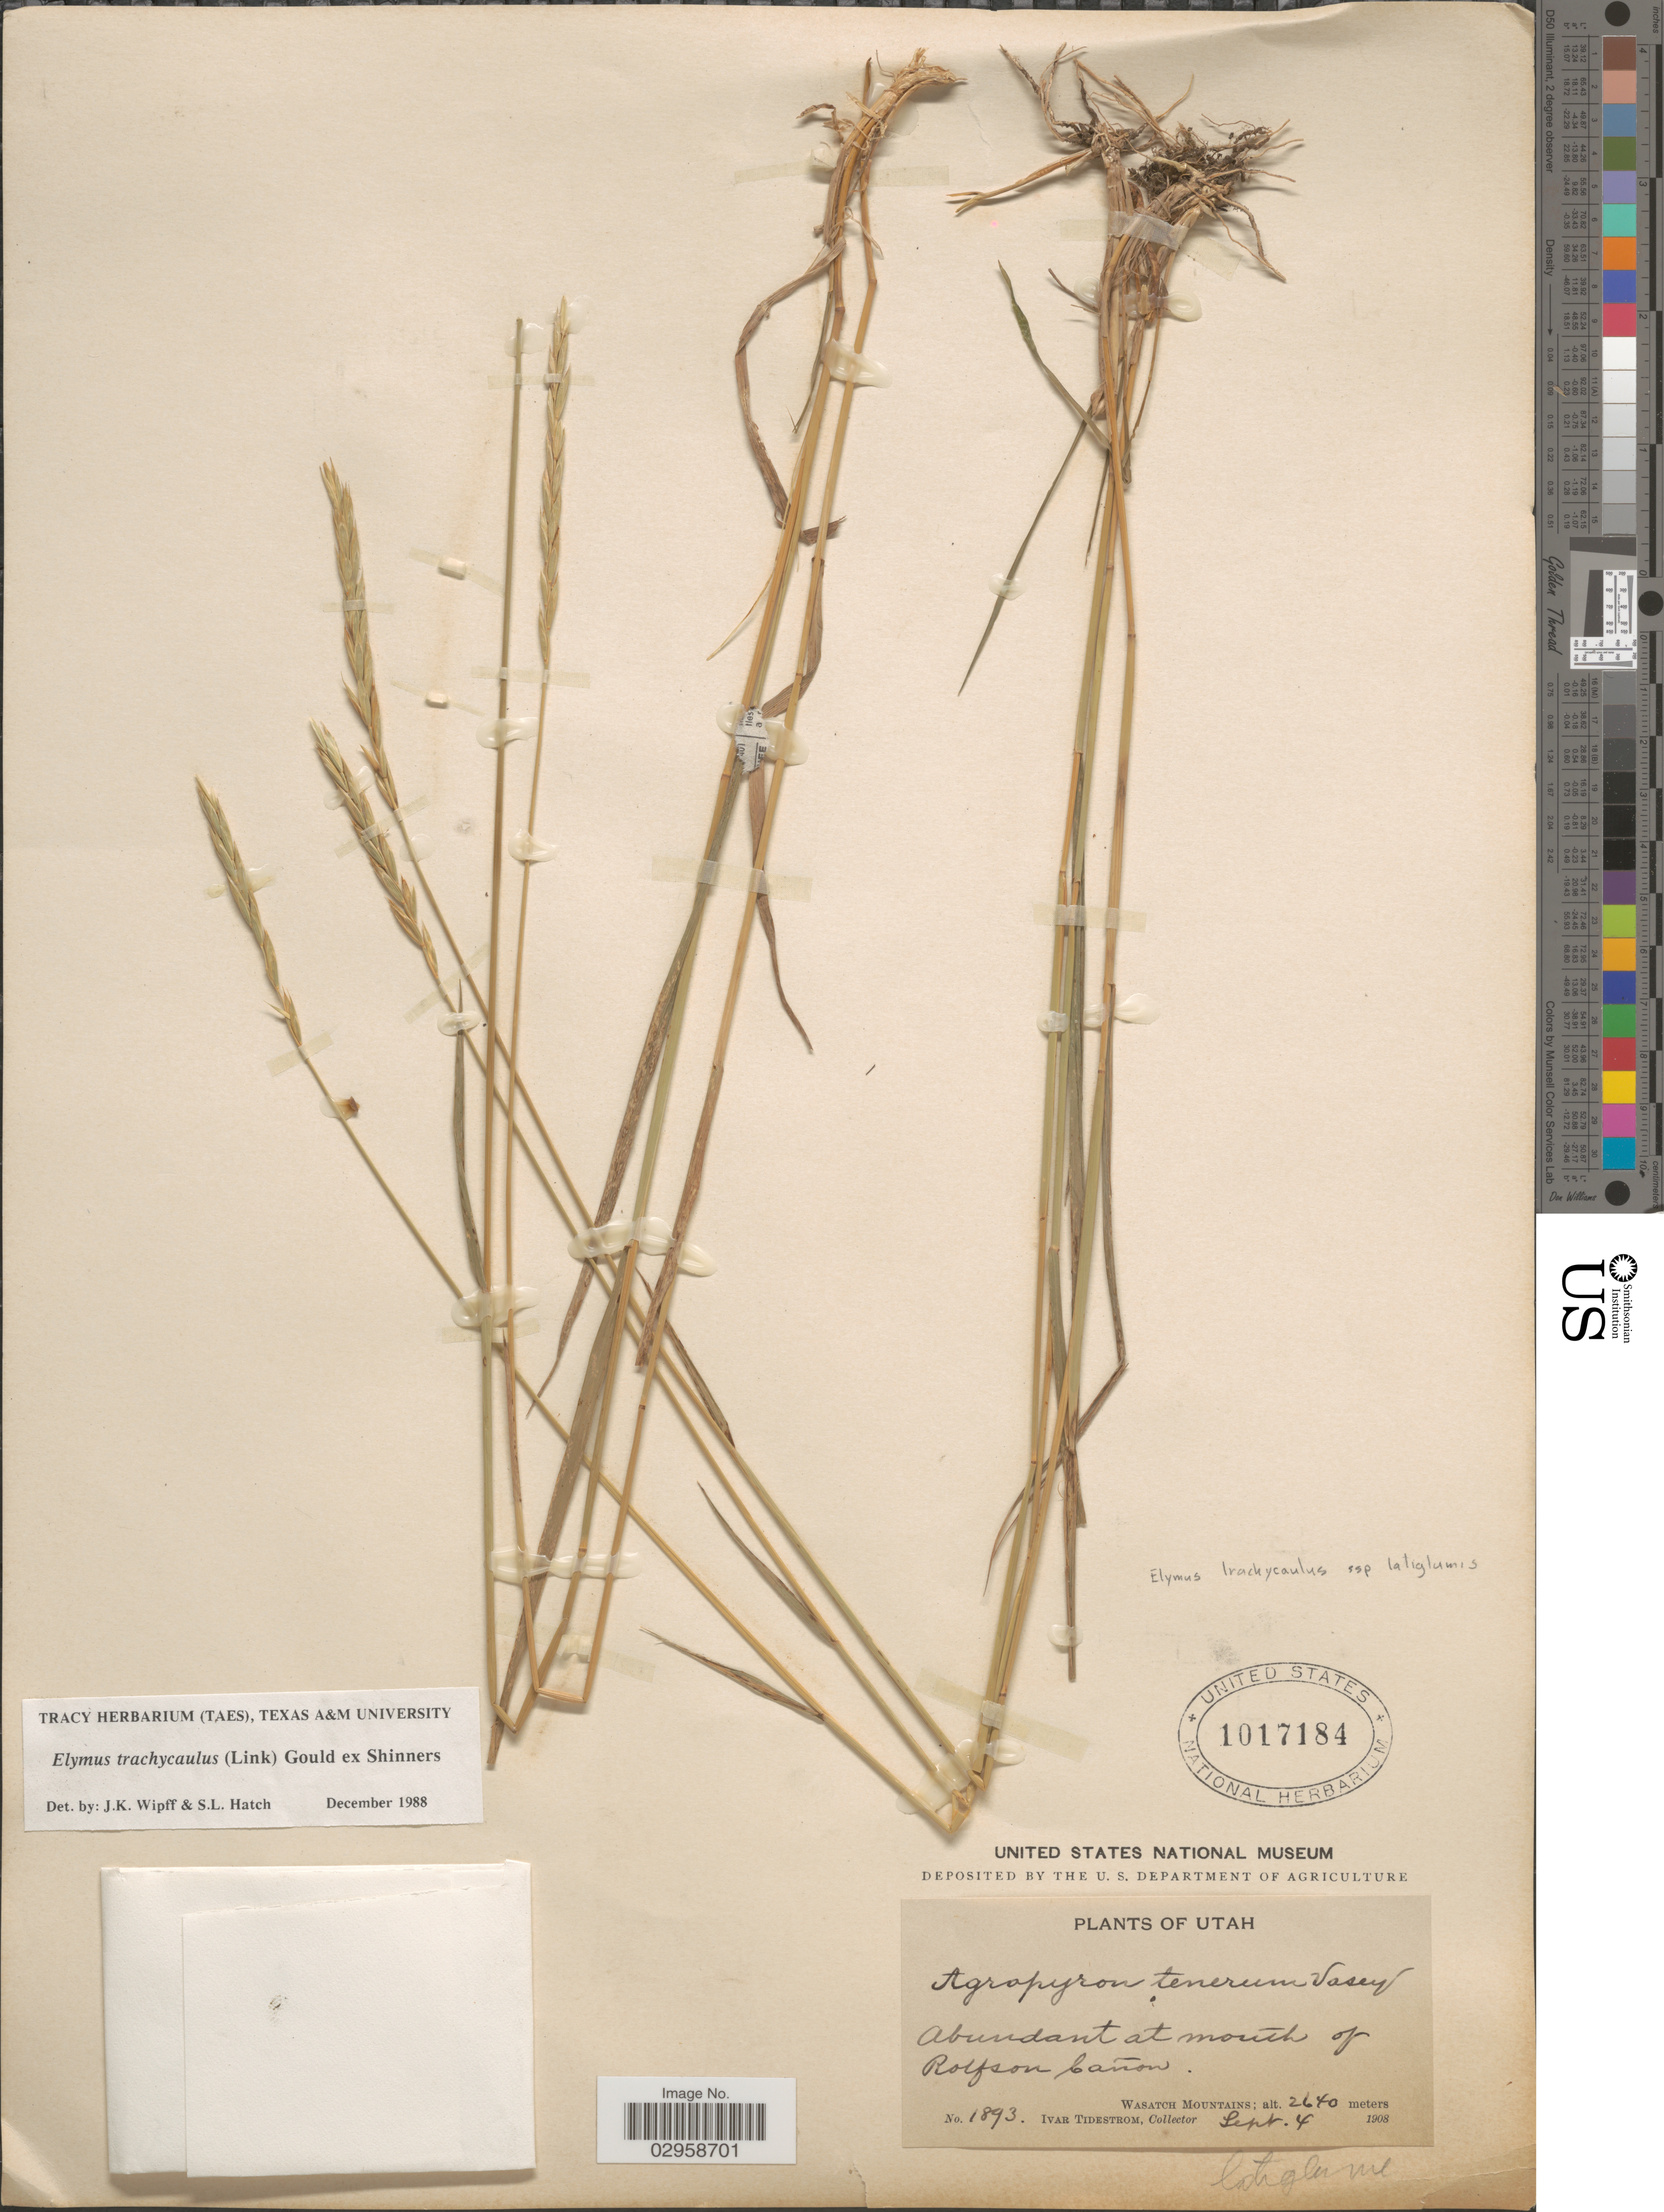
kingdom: Plantae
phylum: Tracheophyta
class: Liliopsida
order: Poales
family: Poaceae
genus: Elymus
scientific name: Elymus trachycaulus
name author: (Link) Gould ex Shinners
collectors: I. F. Tidestrom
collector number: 1893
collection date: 1908-09-04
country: United States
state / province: Utah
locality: At mouth of Rolfson Cañon. Wasatch Mountains.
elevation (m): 2640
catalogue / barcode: US 1017184